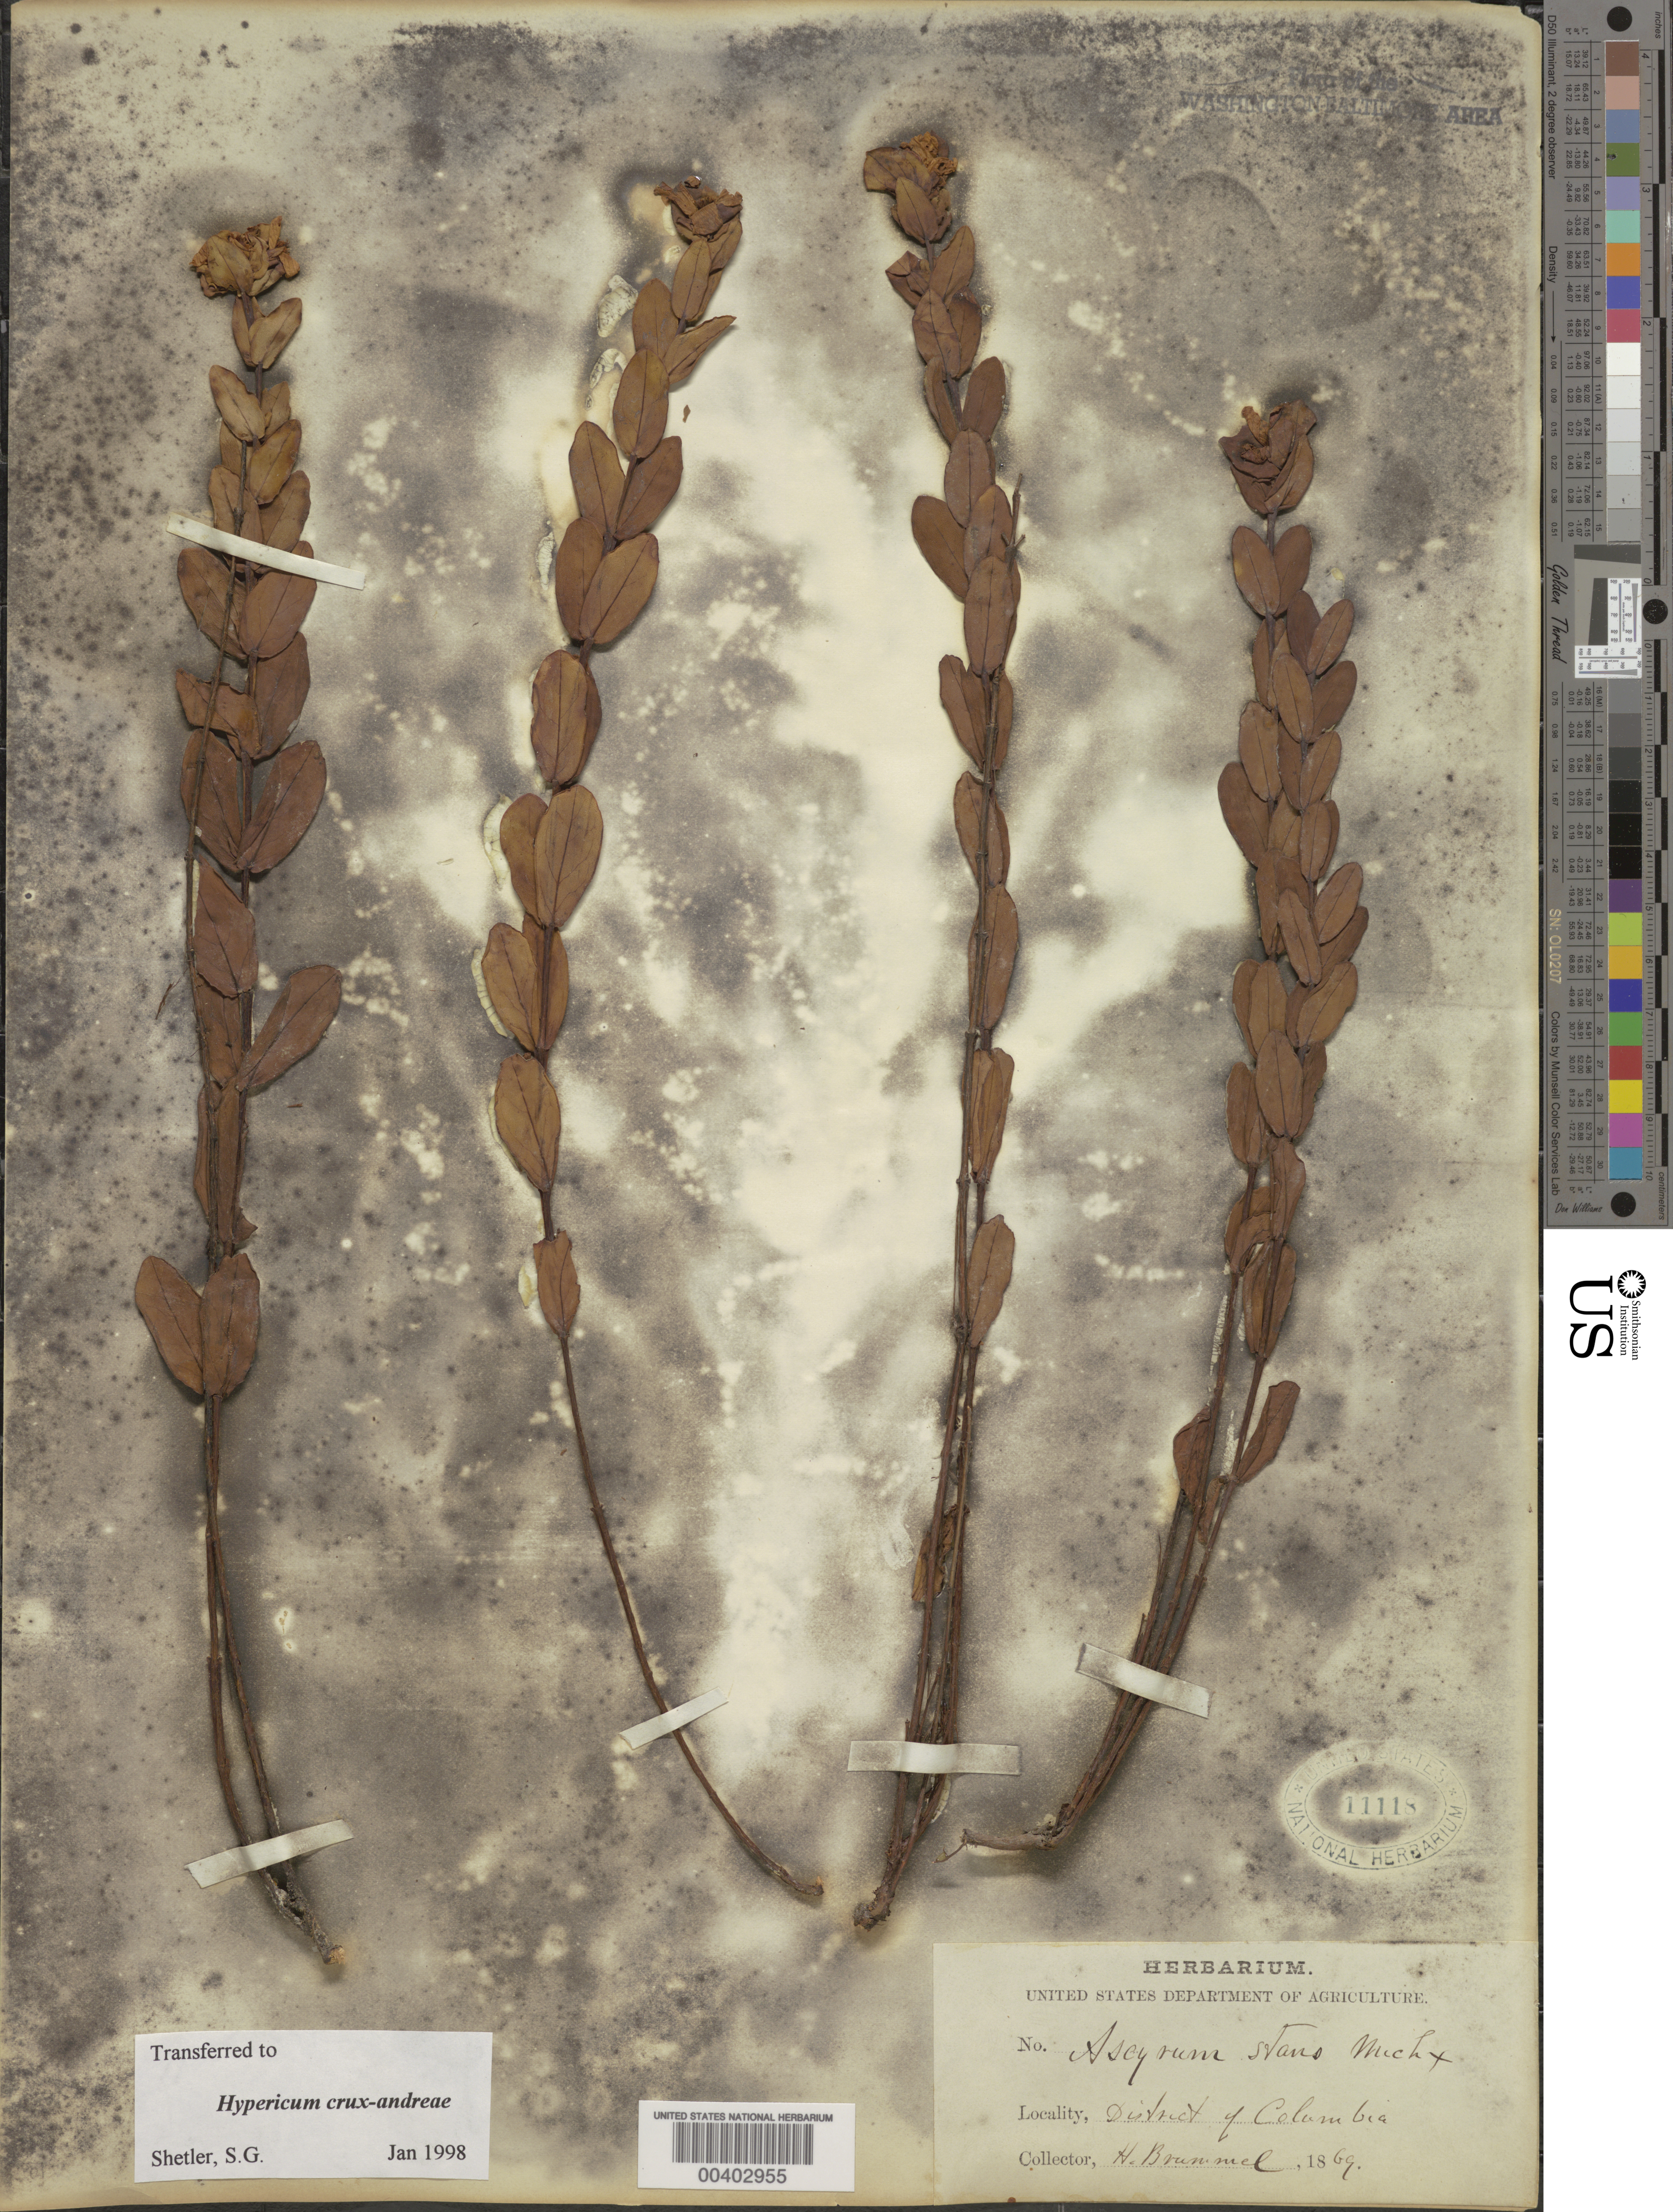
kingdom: Plantae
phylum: Tracheophyta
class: Magnoliopsida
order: Malpighiales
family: Hypericaceae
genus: Hypericum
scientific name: Hypericum crux-andreae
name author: (L.) Crantz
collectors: H. Brunnel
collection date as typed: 1869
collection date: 1869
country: United States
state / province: District of Columbia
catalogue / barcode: US 11118